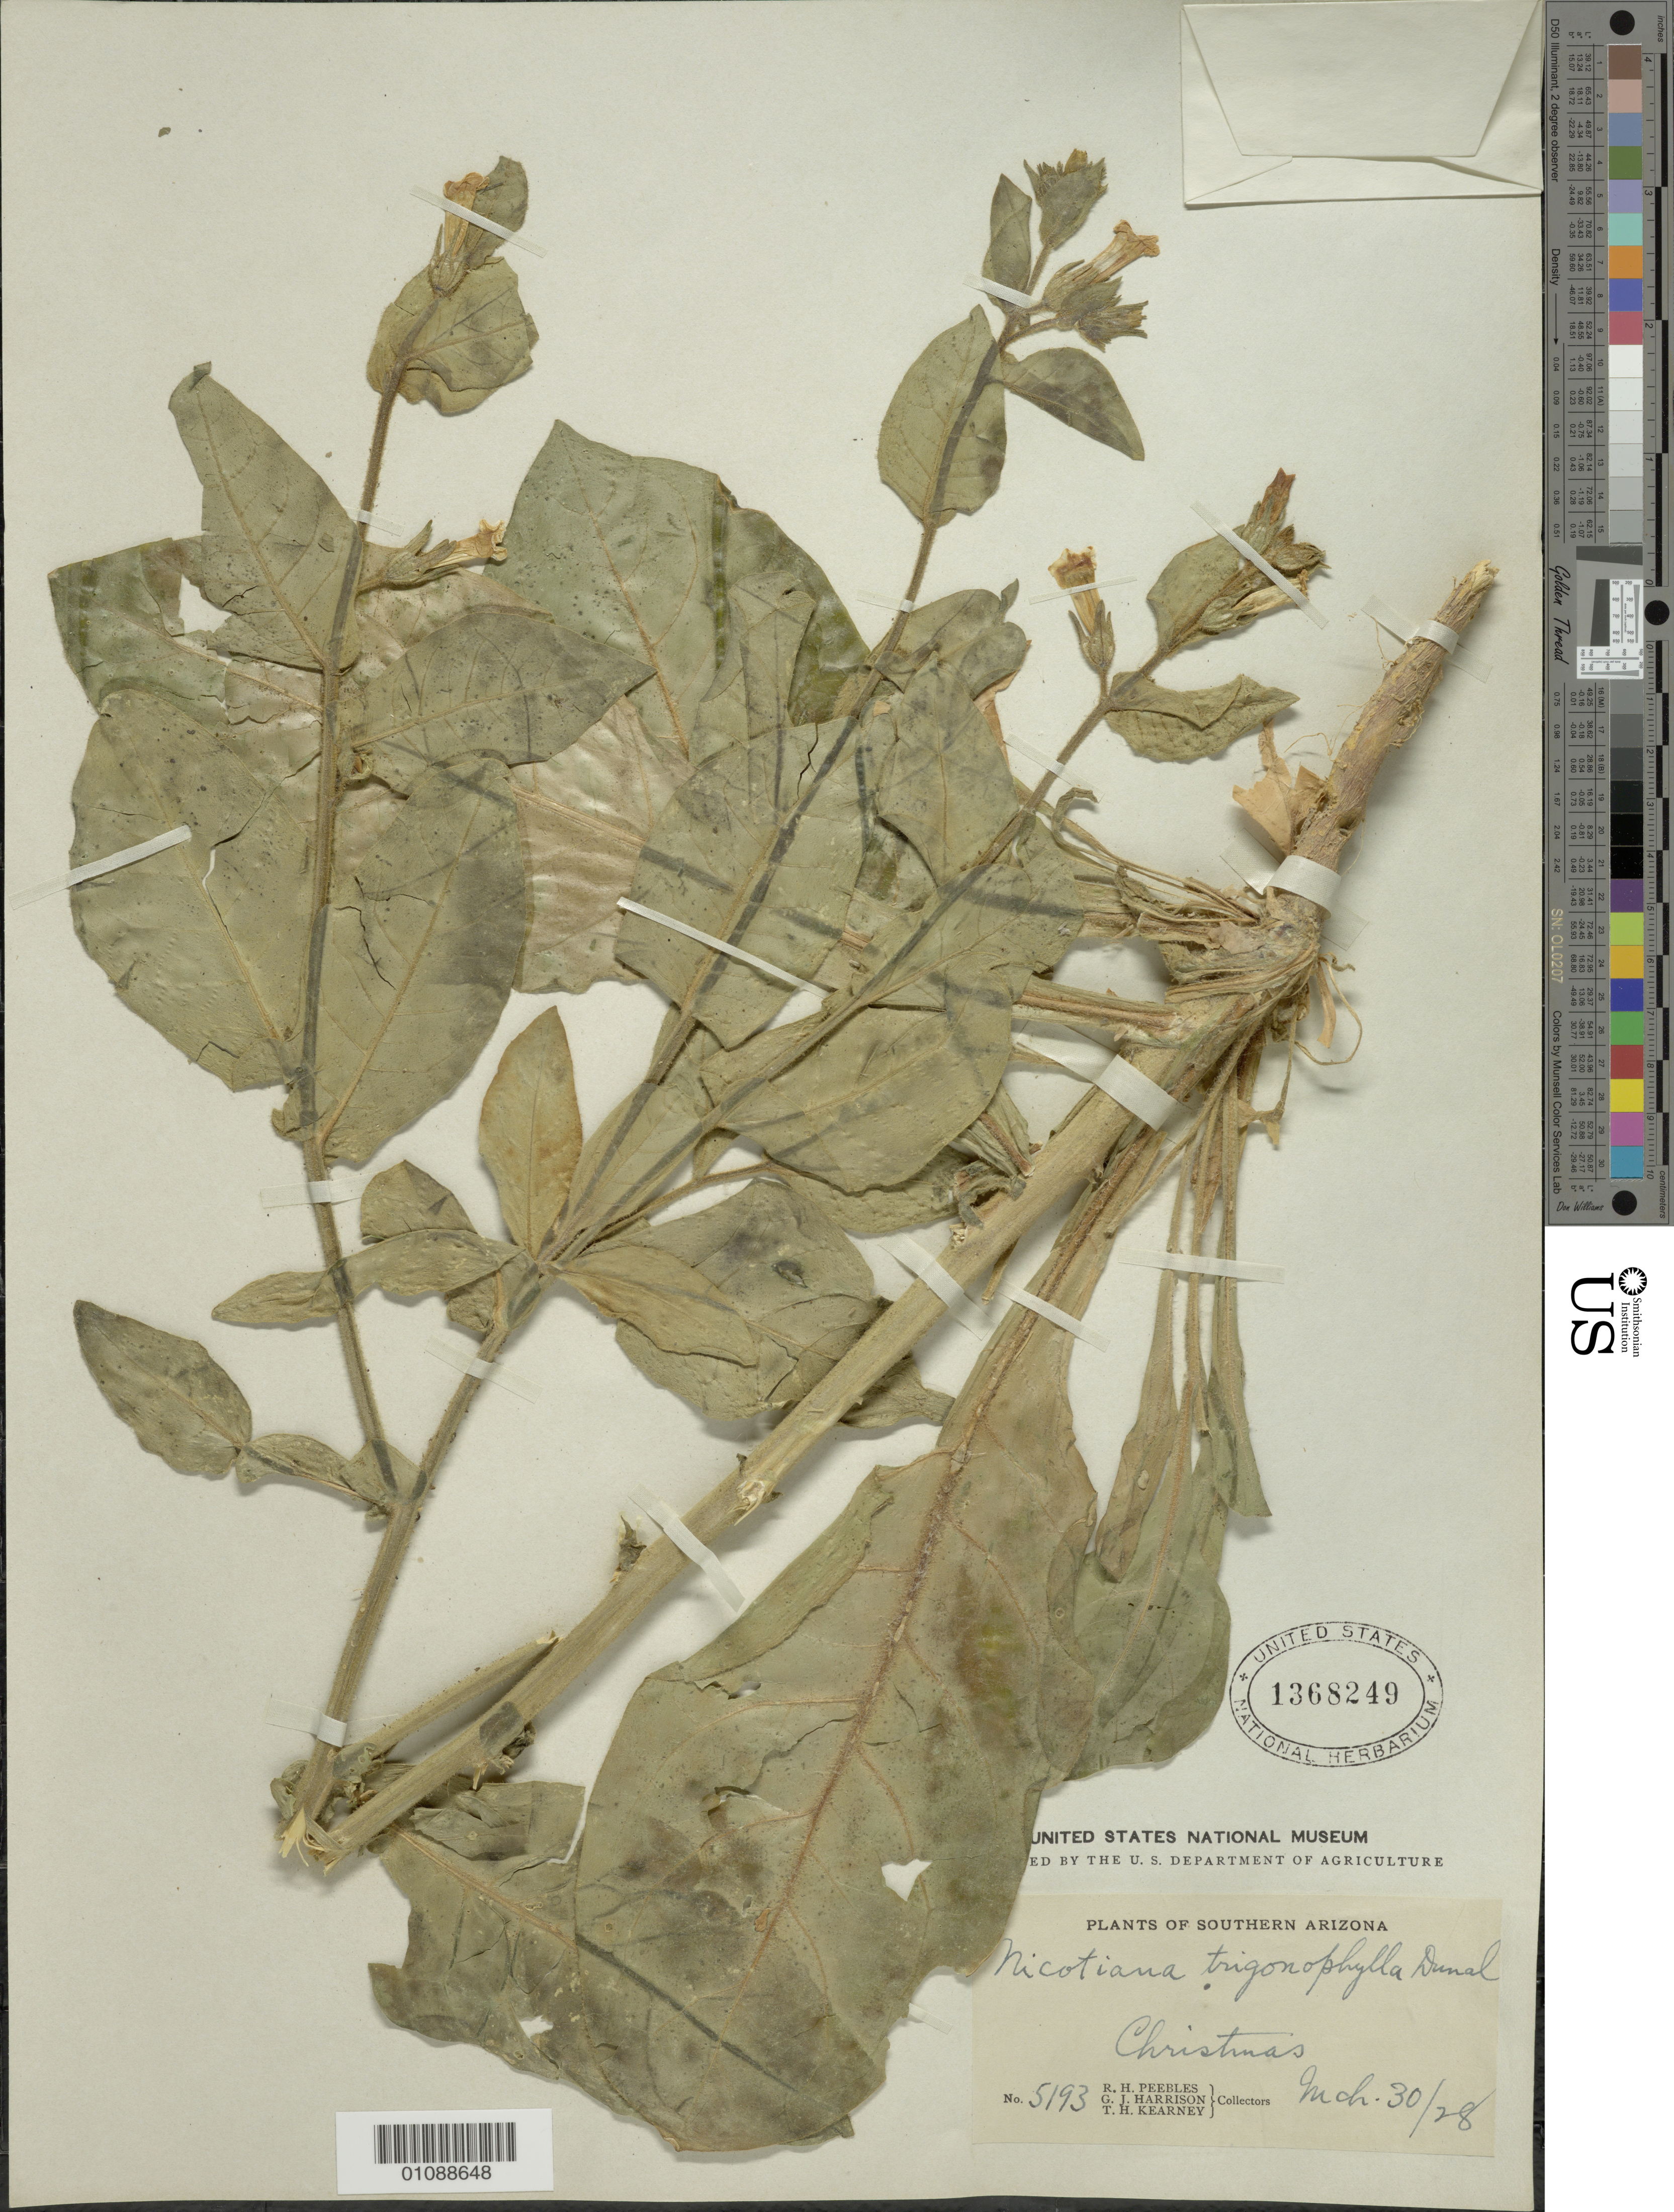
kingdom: Plantae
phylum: Tracheophyta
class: Magnoliopsida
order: Solanales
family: Solanaceae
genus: Nicotiana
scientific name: Nicotiana trigonophylla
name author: Dunal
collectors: R. H. Peebles, G. J. Harrison & T. H. Kearney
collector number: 5193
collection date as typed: Transcribed d/m/y: 30/3/28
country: United States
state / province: Arizona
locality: Southern Arizona. Christmas.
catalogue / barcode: US 1368249